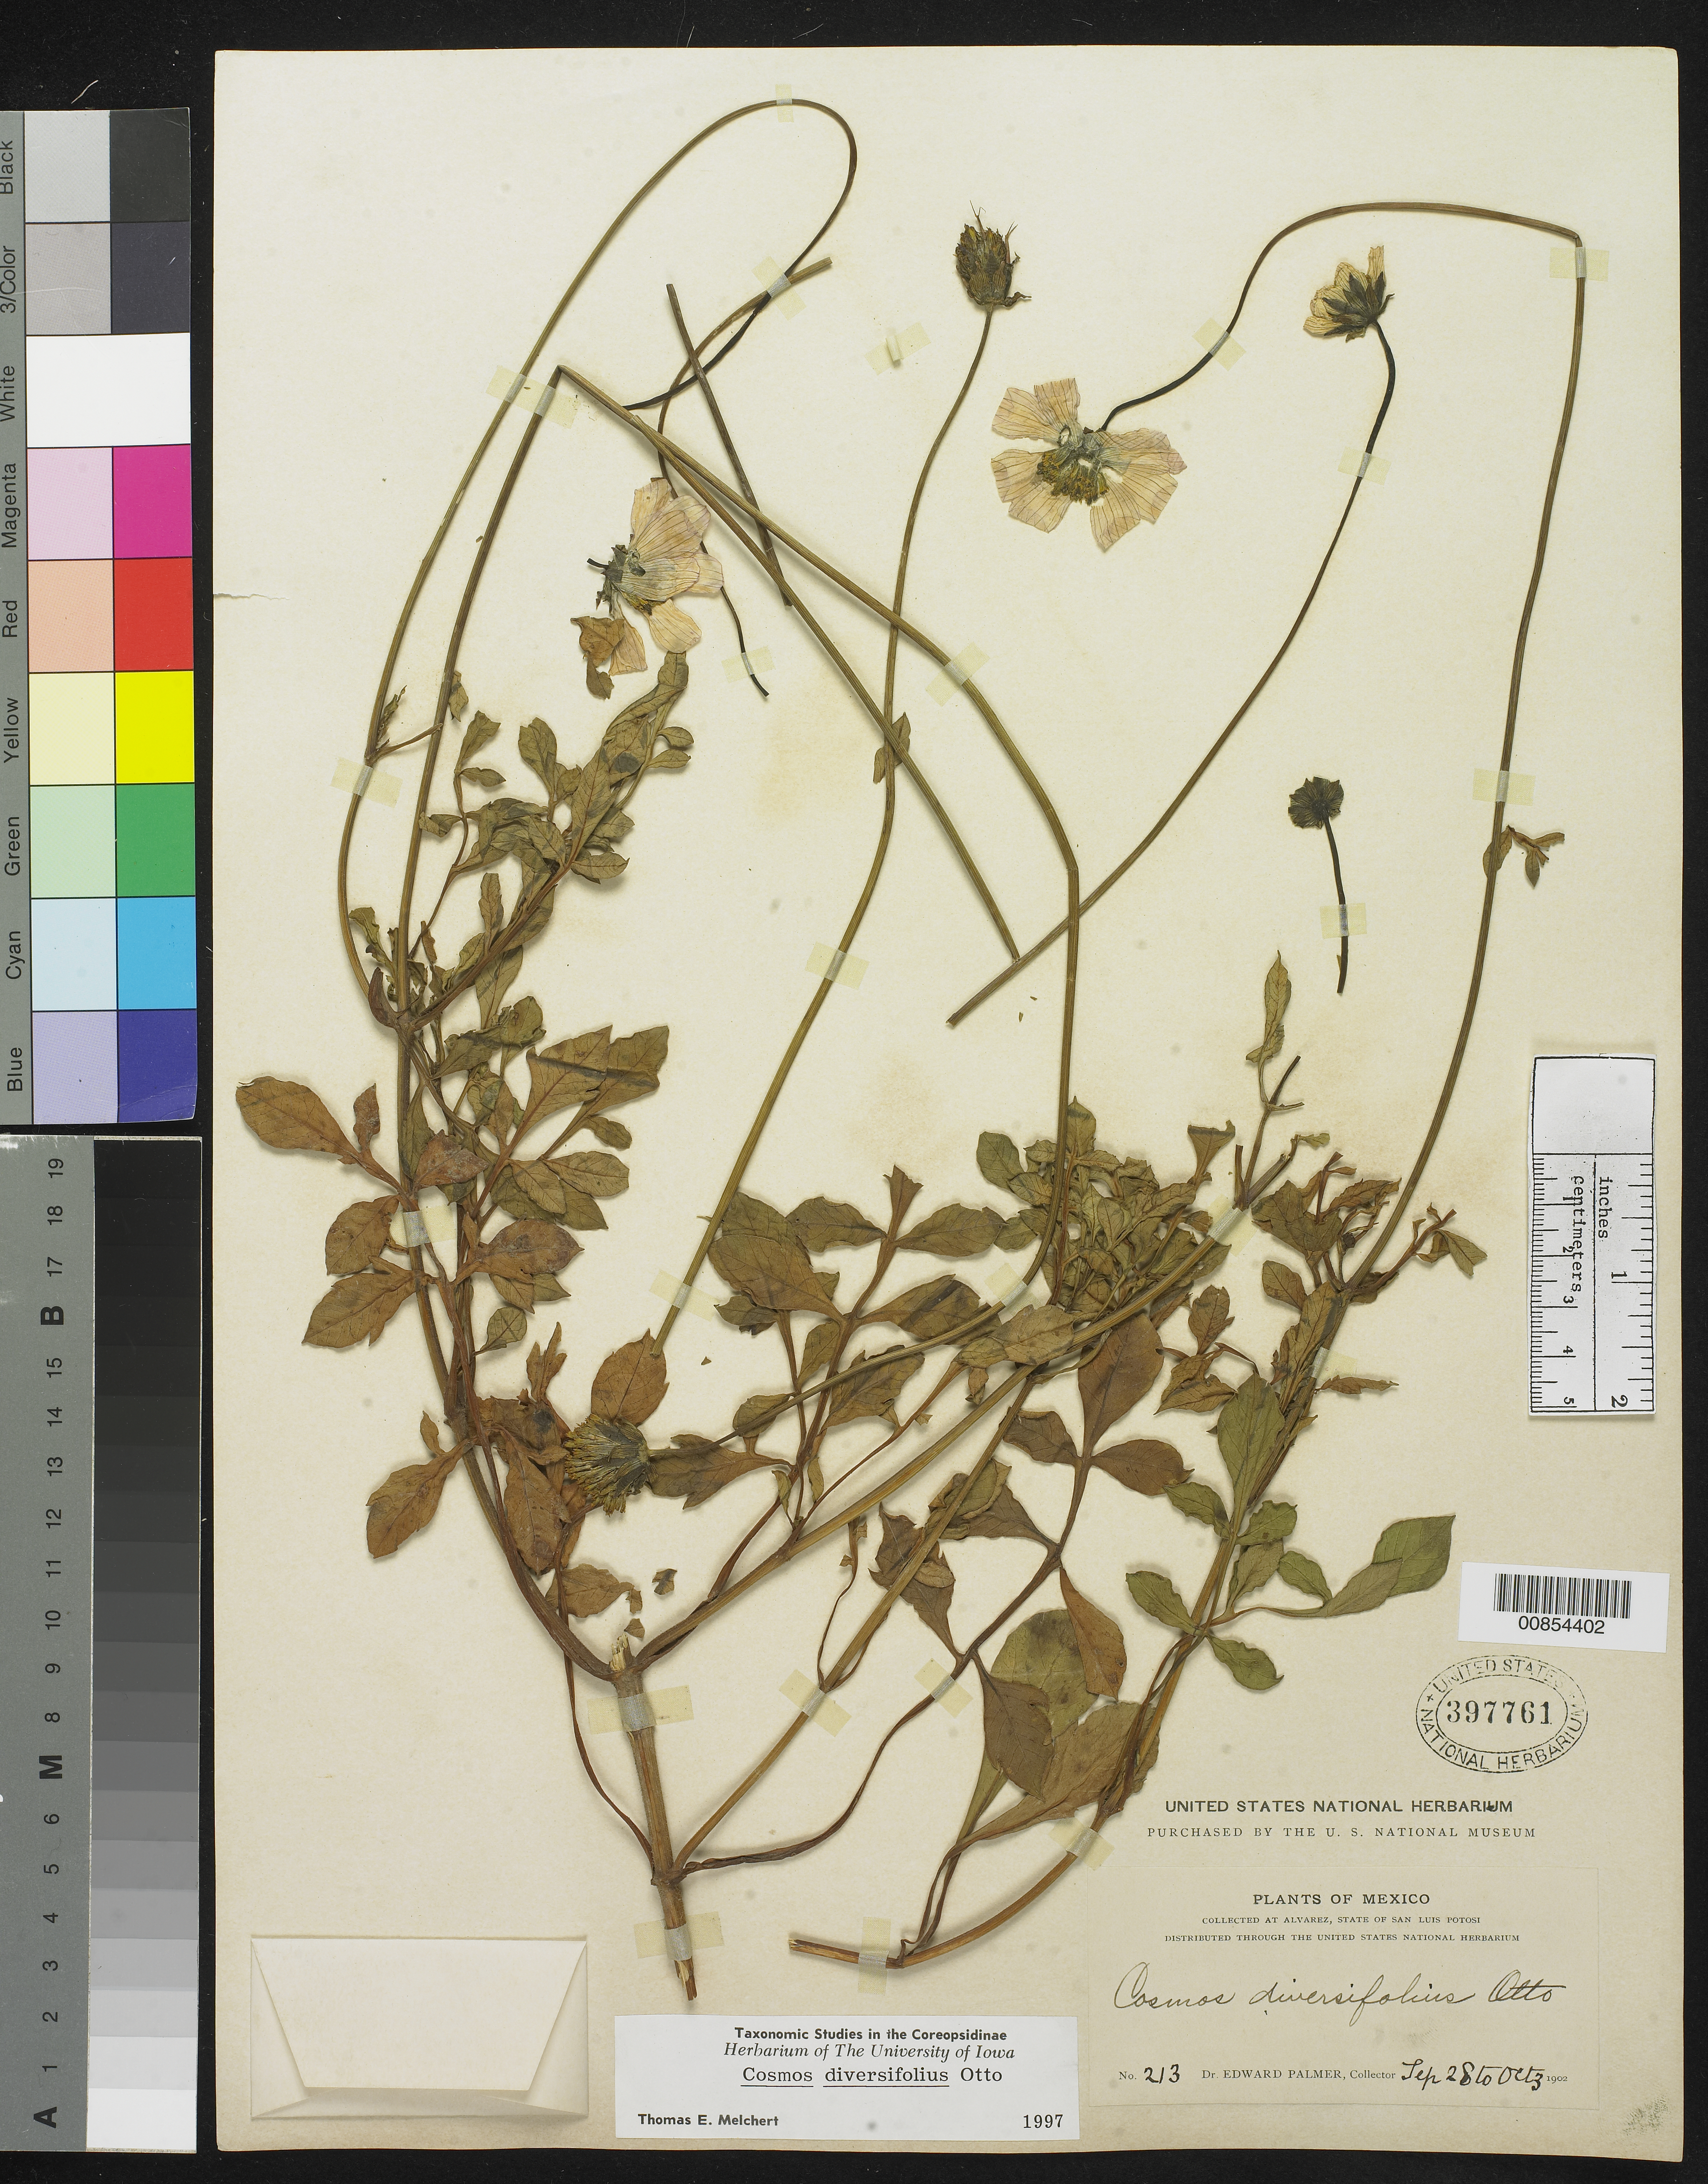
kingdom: Plantae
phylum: Tracheophyta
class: Magnoliopsida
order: Asterales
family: Asteraceae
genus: Cosmos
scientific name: Cosmos diversifolius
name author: Otto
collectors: E. Palmer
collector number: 213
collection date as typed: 28 Sep 1902 to 03 Oct 1902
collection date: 1902-09-28/1902-10-03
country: Mexico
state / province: San Luis Potosí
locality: Alvarez, San Luis Potosí.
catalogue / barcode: US 397761